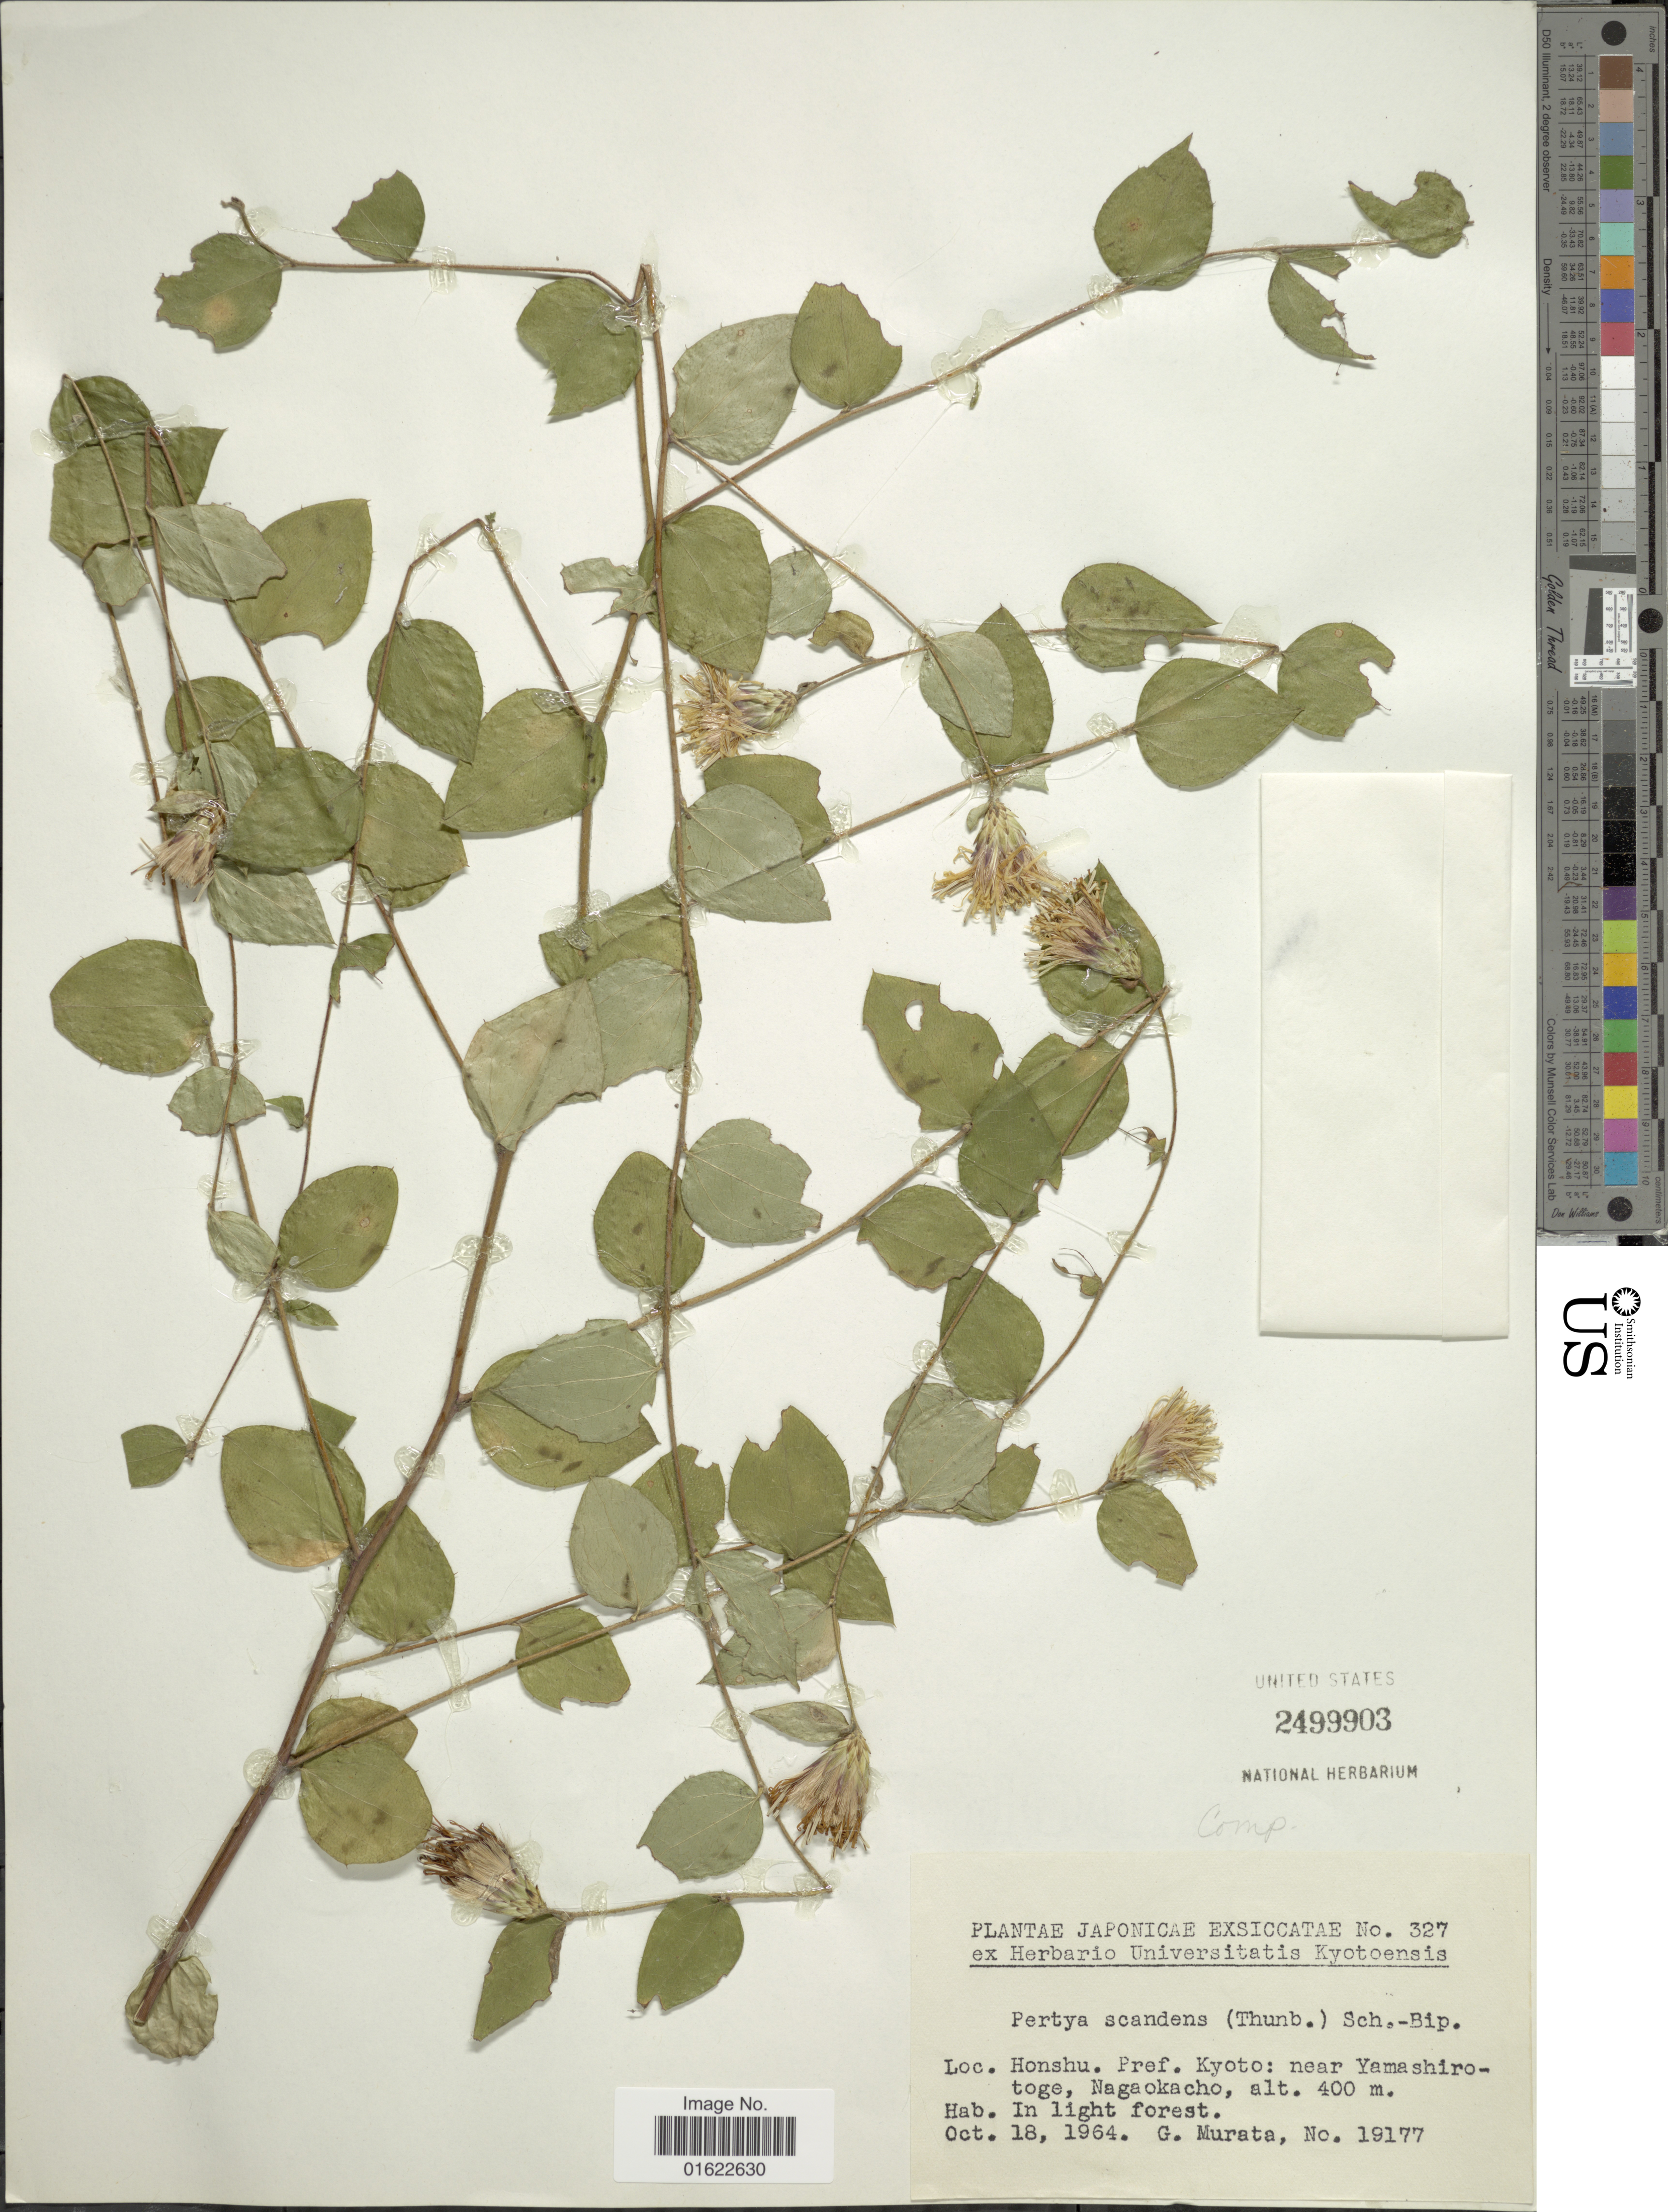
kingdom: Plantae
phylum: Tracheophyta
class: Magnoliopsida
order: Asterales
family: Asteraceae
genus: Pertya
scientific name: Pertya scandens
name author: (Thunb. ex Thunb.) Sch. Bip.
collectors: G. Murata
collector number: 19177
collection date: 1964-10-18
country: Japan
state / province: Kyoto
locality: Honshu, near Yamashirotoge, Nagaokacho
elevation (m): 400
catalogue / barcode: US 2499903